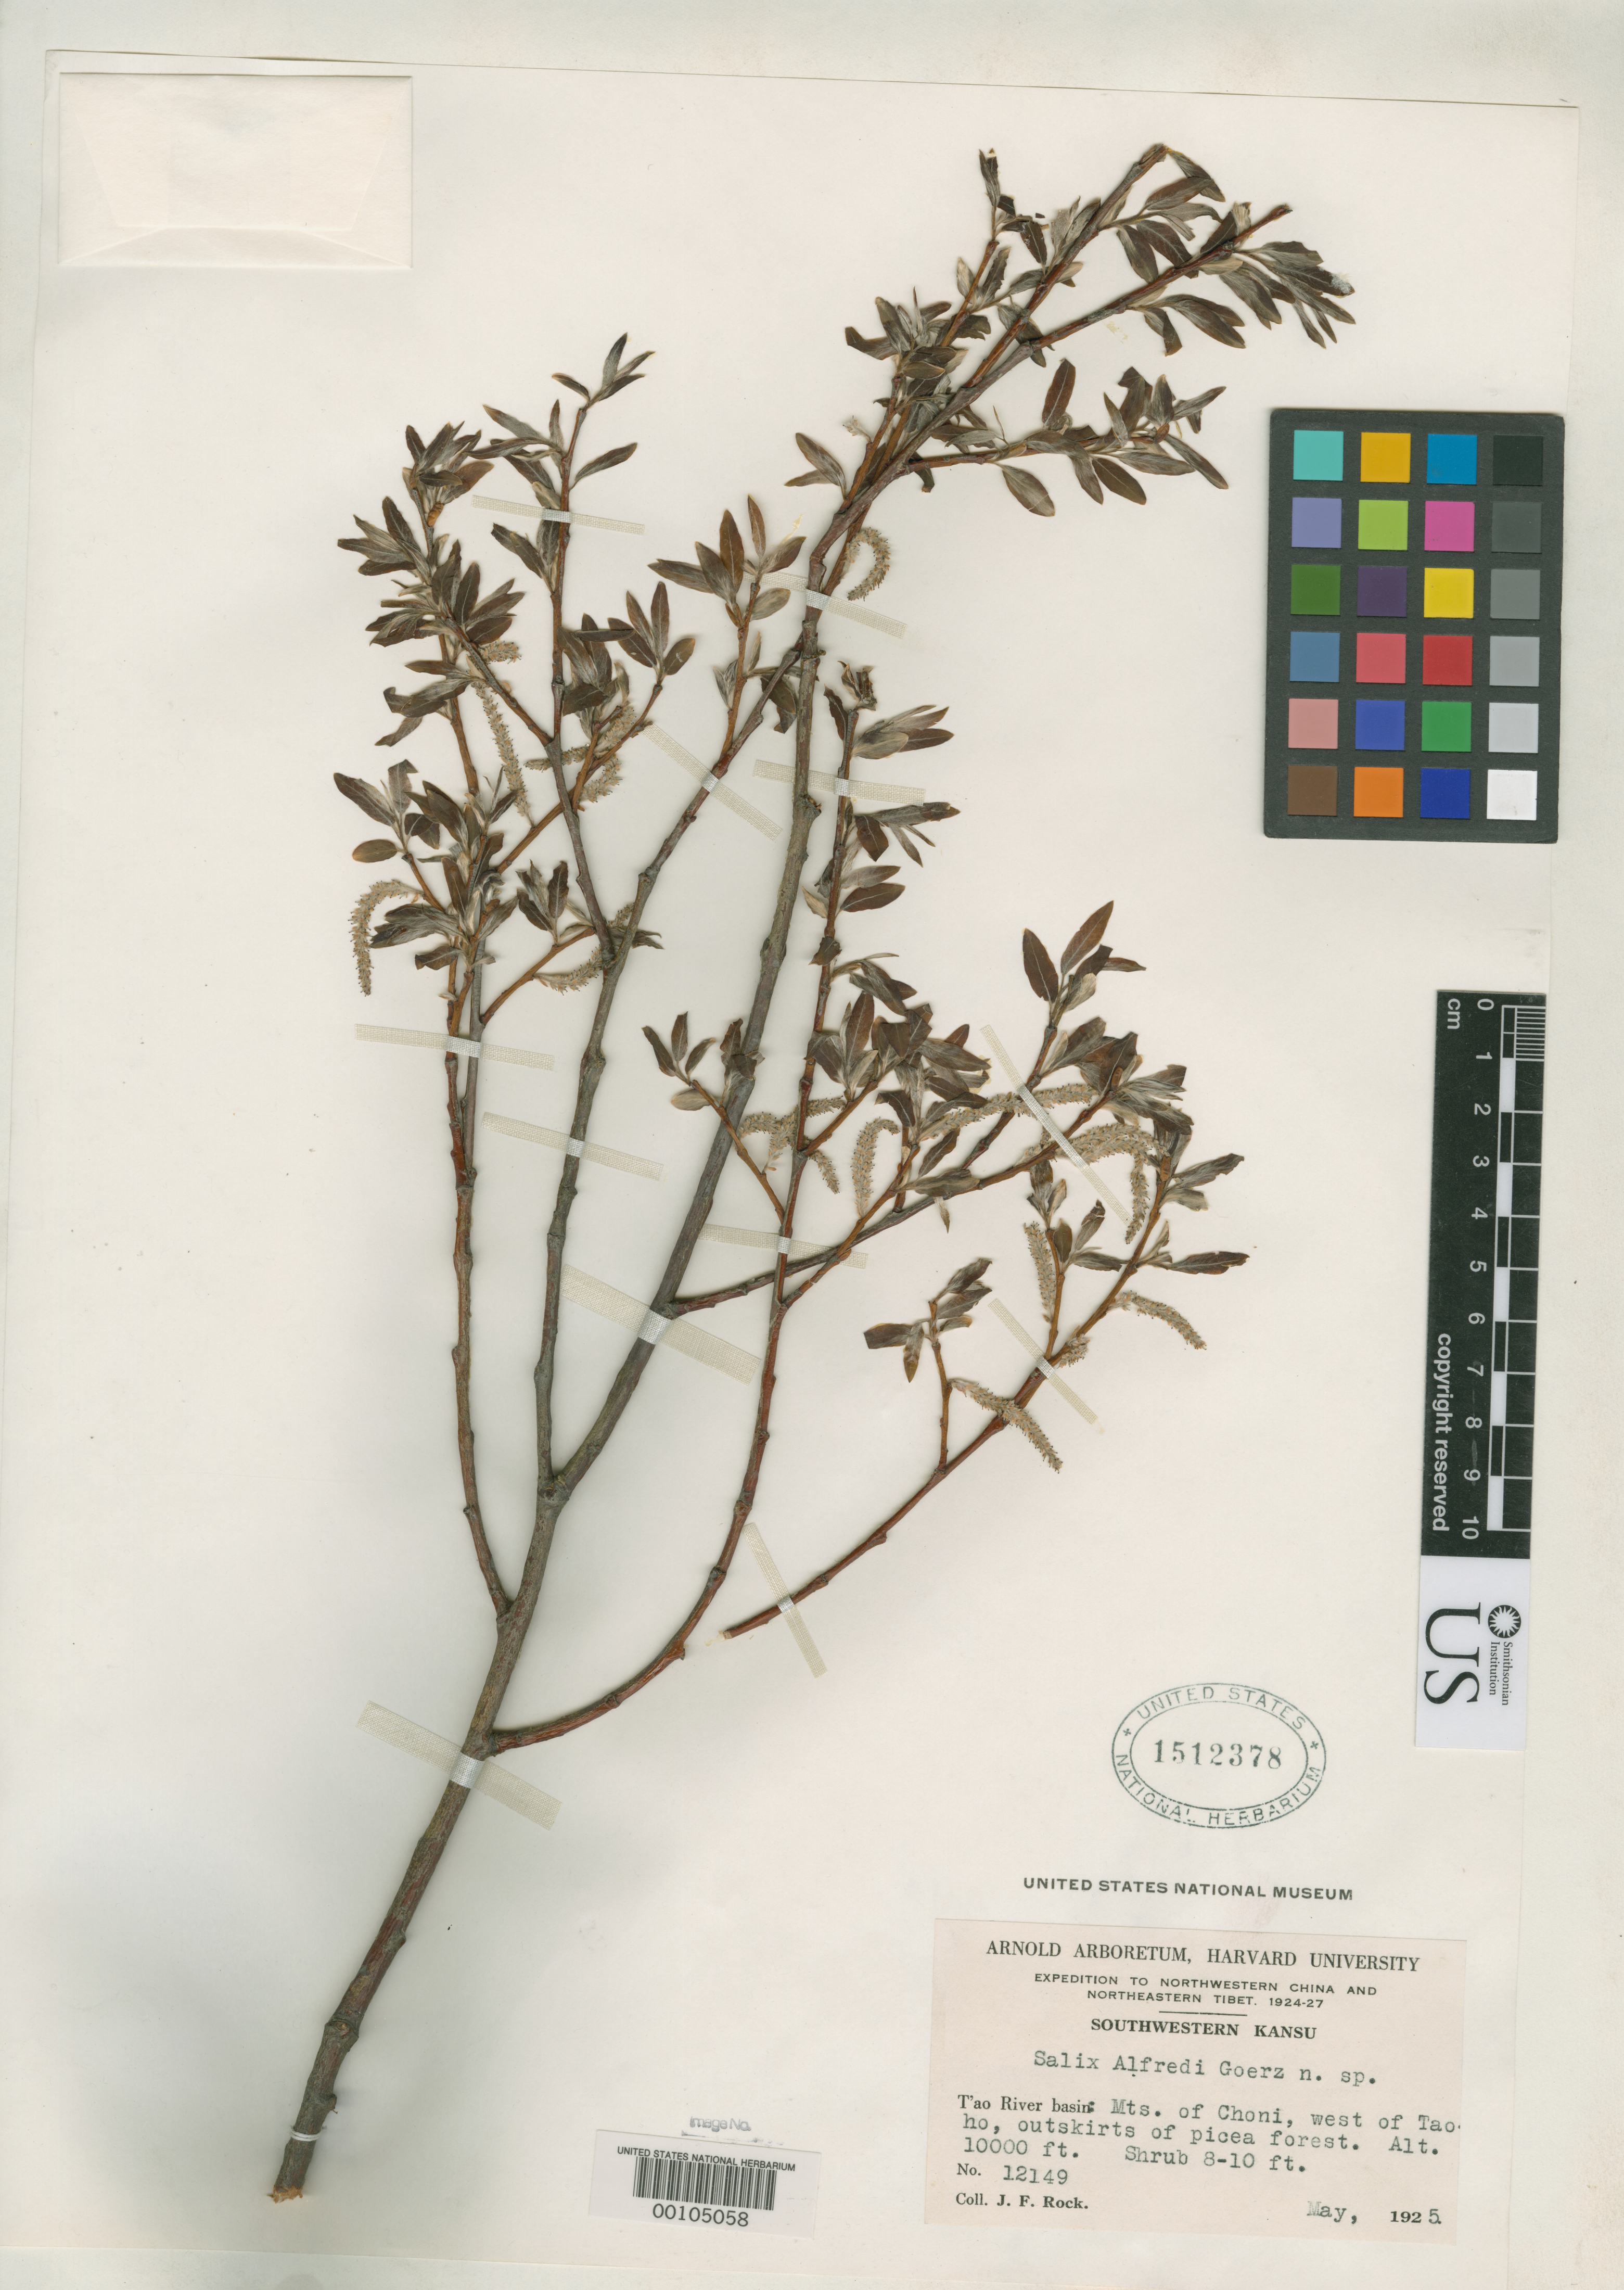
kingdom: Plantae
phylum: Tracheophyta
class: Magnoliopsida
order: Malpighiales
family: Salicaceae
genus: Salix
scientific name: Salix alfredi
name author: Goerz in Rehder & Kobuski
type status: Isosyntype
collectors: J. F. Rock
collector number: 12149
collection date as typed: May 1925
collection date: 1925-05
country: China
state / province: Gansu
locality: Southwestern Kansu. Tao River basin: Mts. of Choni, west of Taoho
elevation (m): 3048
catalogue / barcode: US 1512378